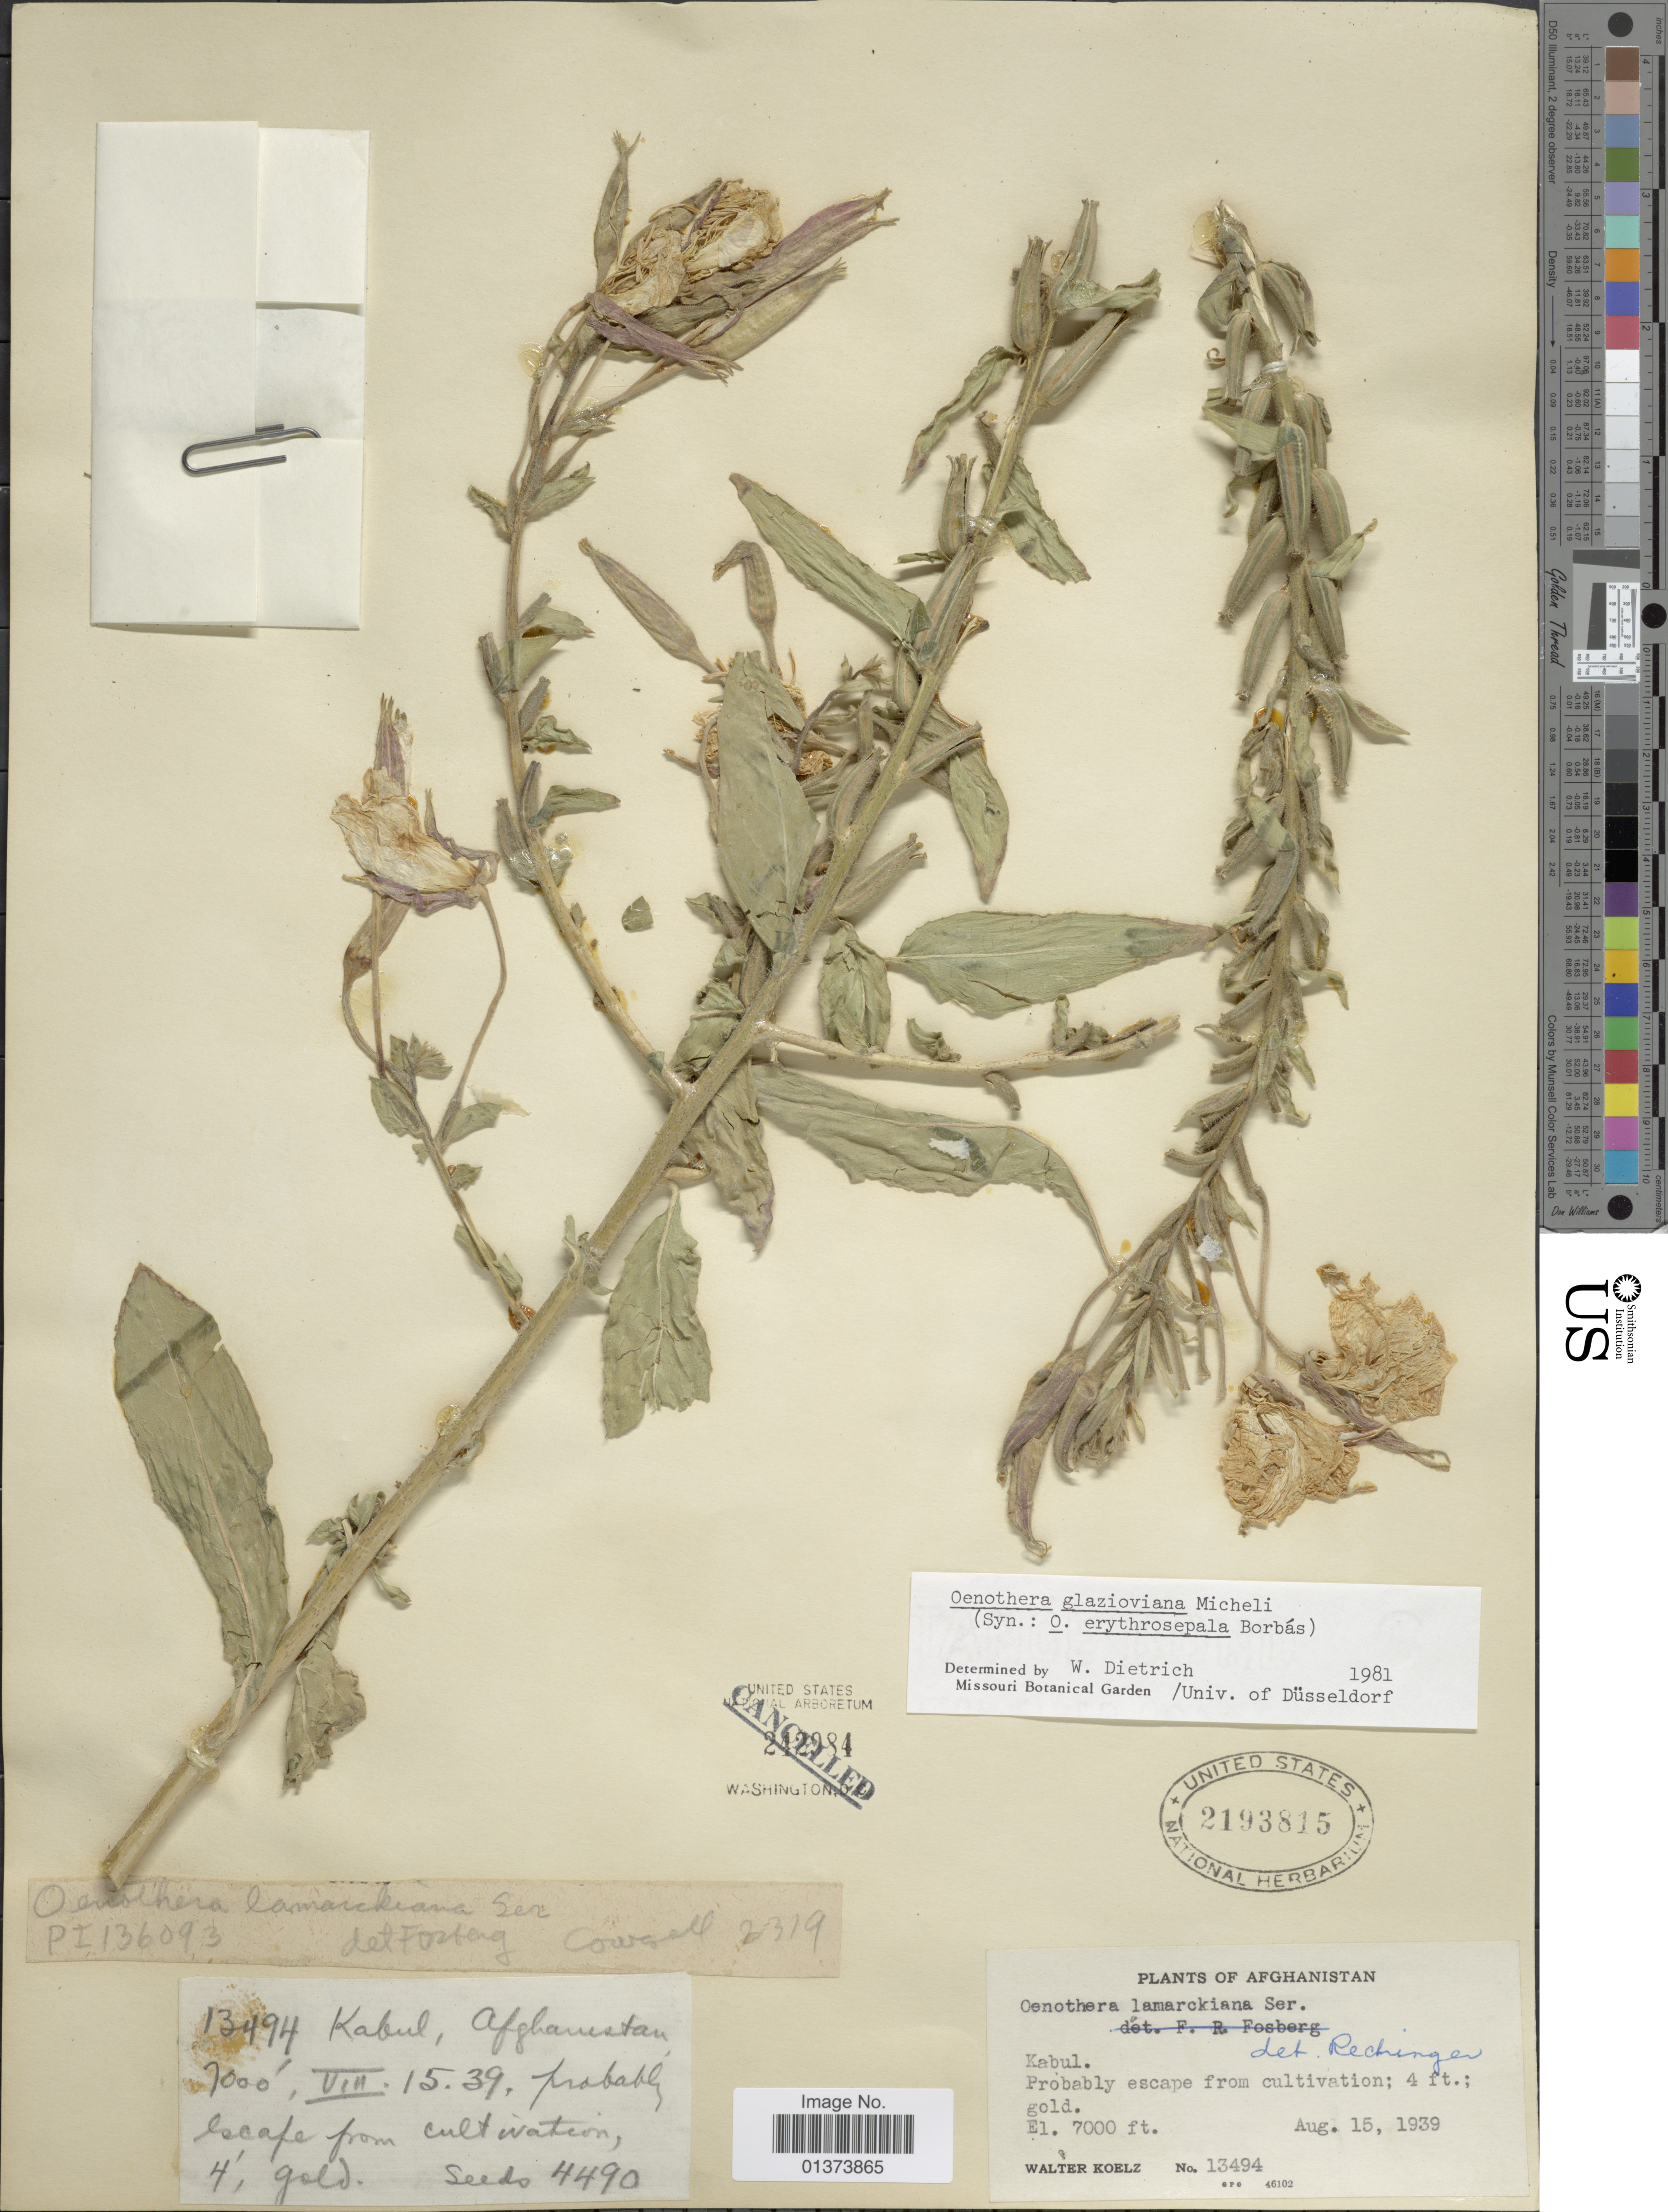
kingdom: Plantae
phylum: Tracheophyta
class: Magnoliopsida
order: Myrtales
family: Onagraceae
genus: Oenothera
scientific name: Oenothera glazioviana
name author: Micheli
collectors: W. N. Koelz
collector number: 13494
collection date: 1939-08-15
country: Afghanistan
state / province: Kabul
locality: Probably escape from cultivation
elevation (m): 2134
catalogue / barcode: US 2193815